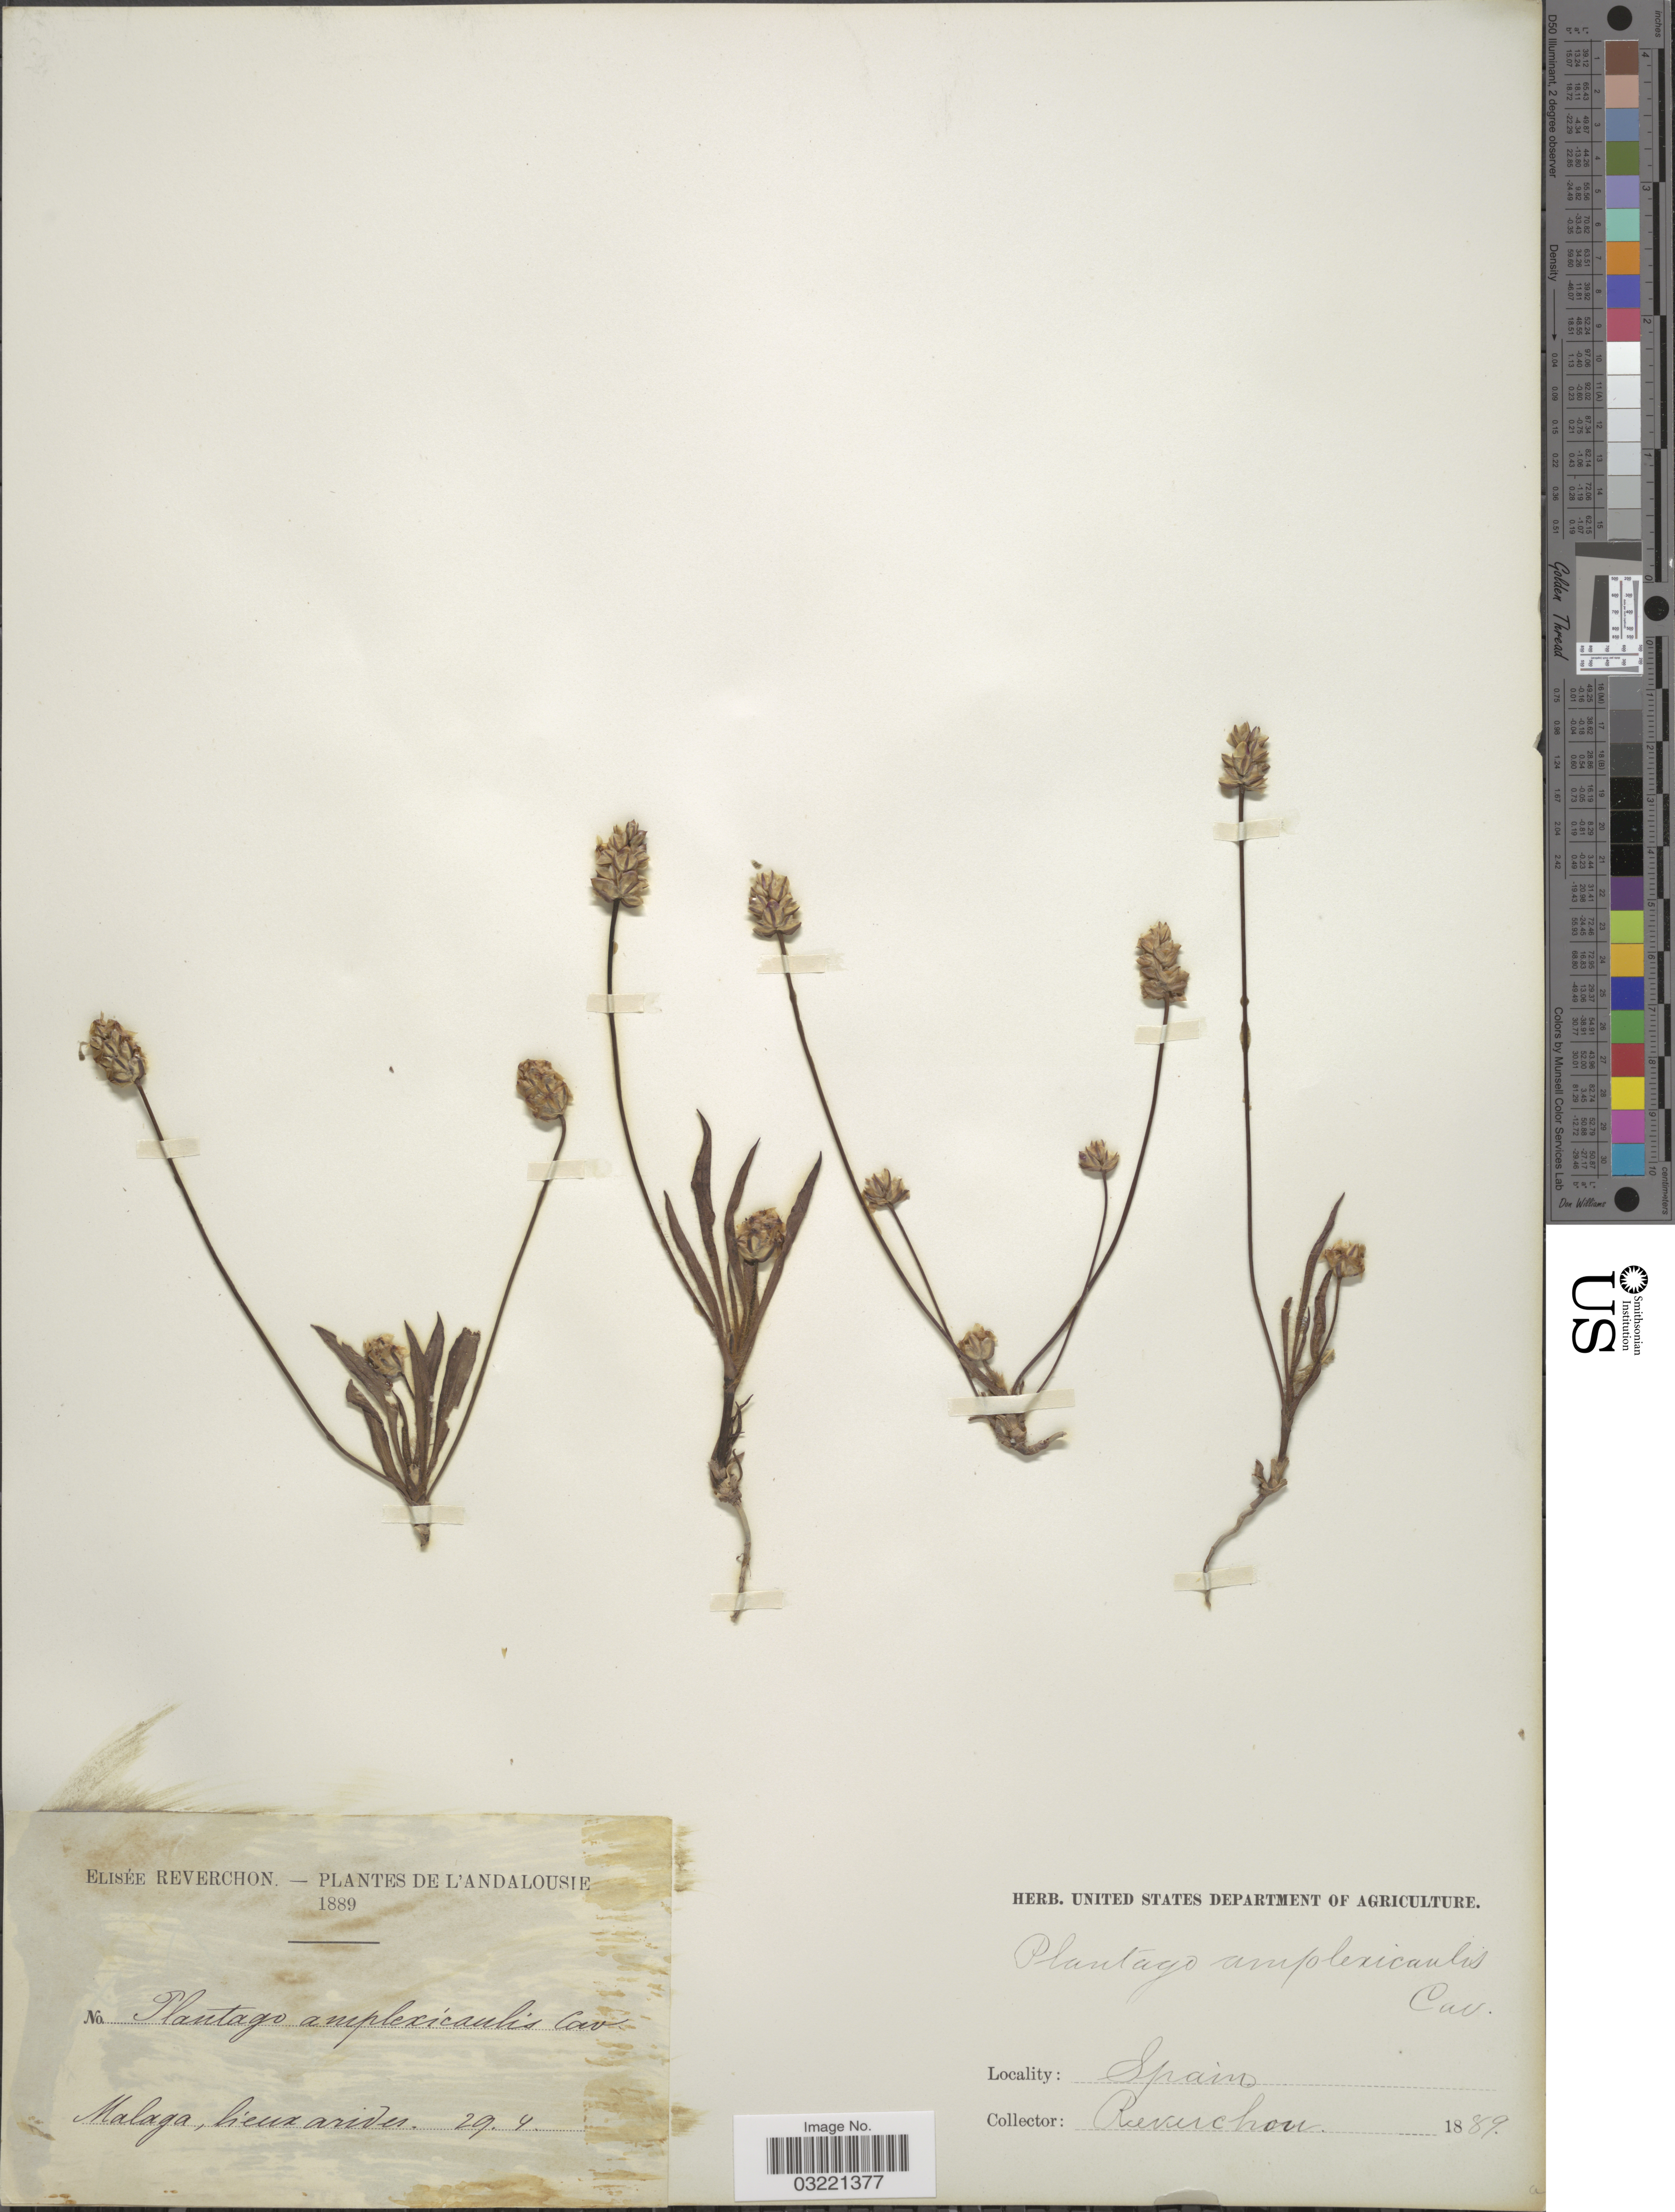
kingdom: Plantae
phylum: Tracheophyta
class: Magnoliopsida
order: Lamiales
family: Plantaginaceae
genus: Plantago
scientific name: Plantago amplexicaulis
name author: Cav.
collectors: E. Reverchon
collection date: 1889-04-29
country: Spain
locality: L'andalousie, Malaga, hieux arides.